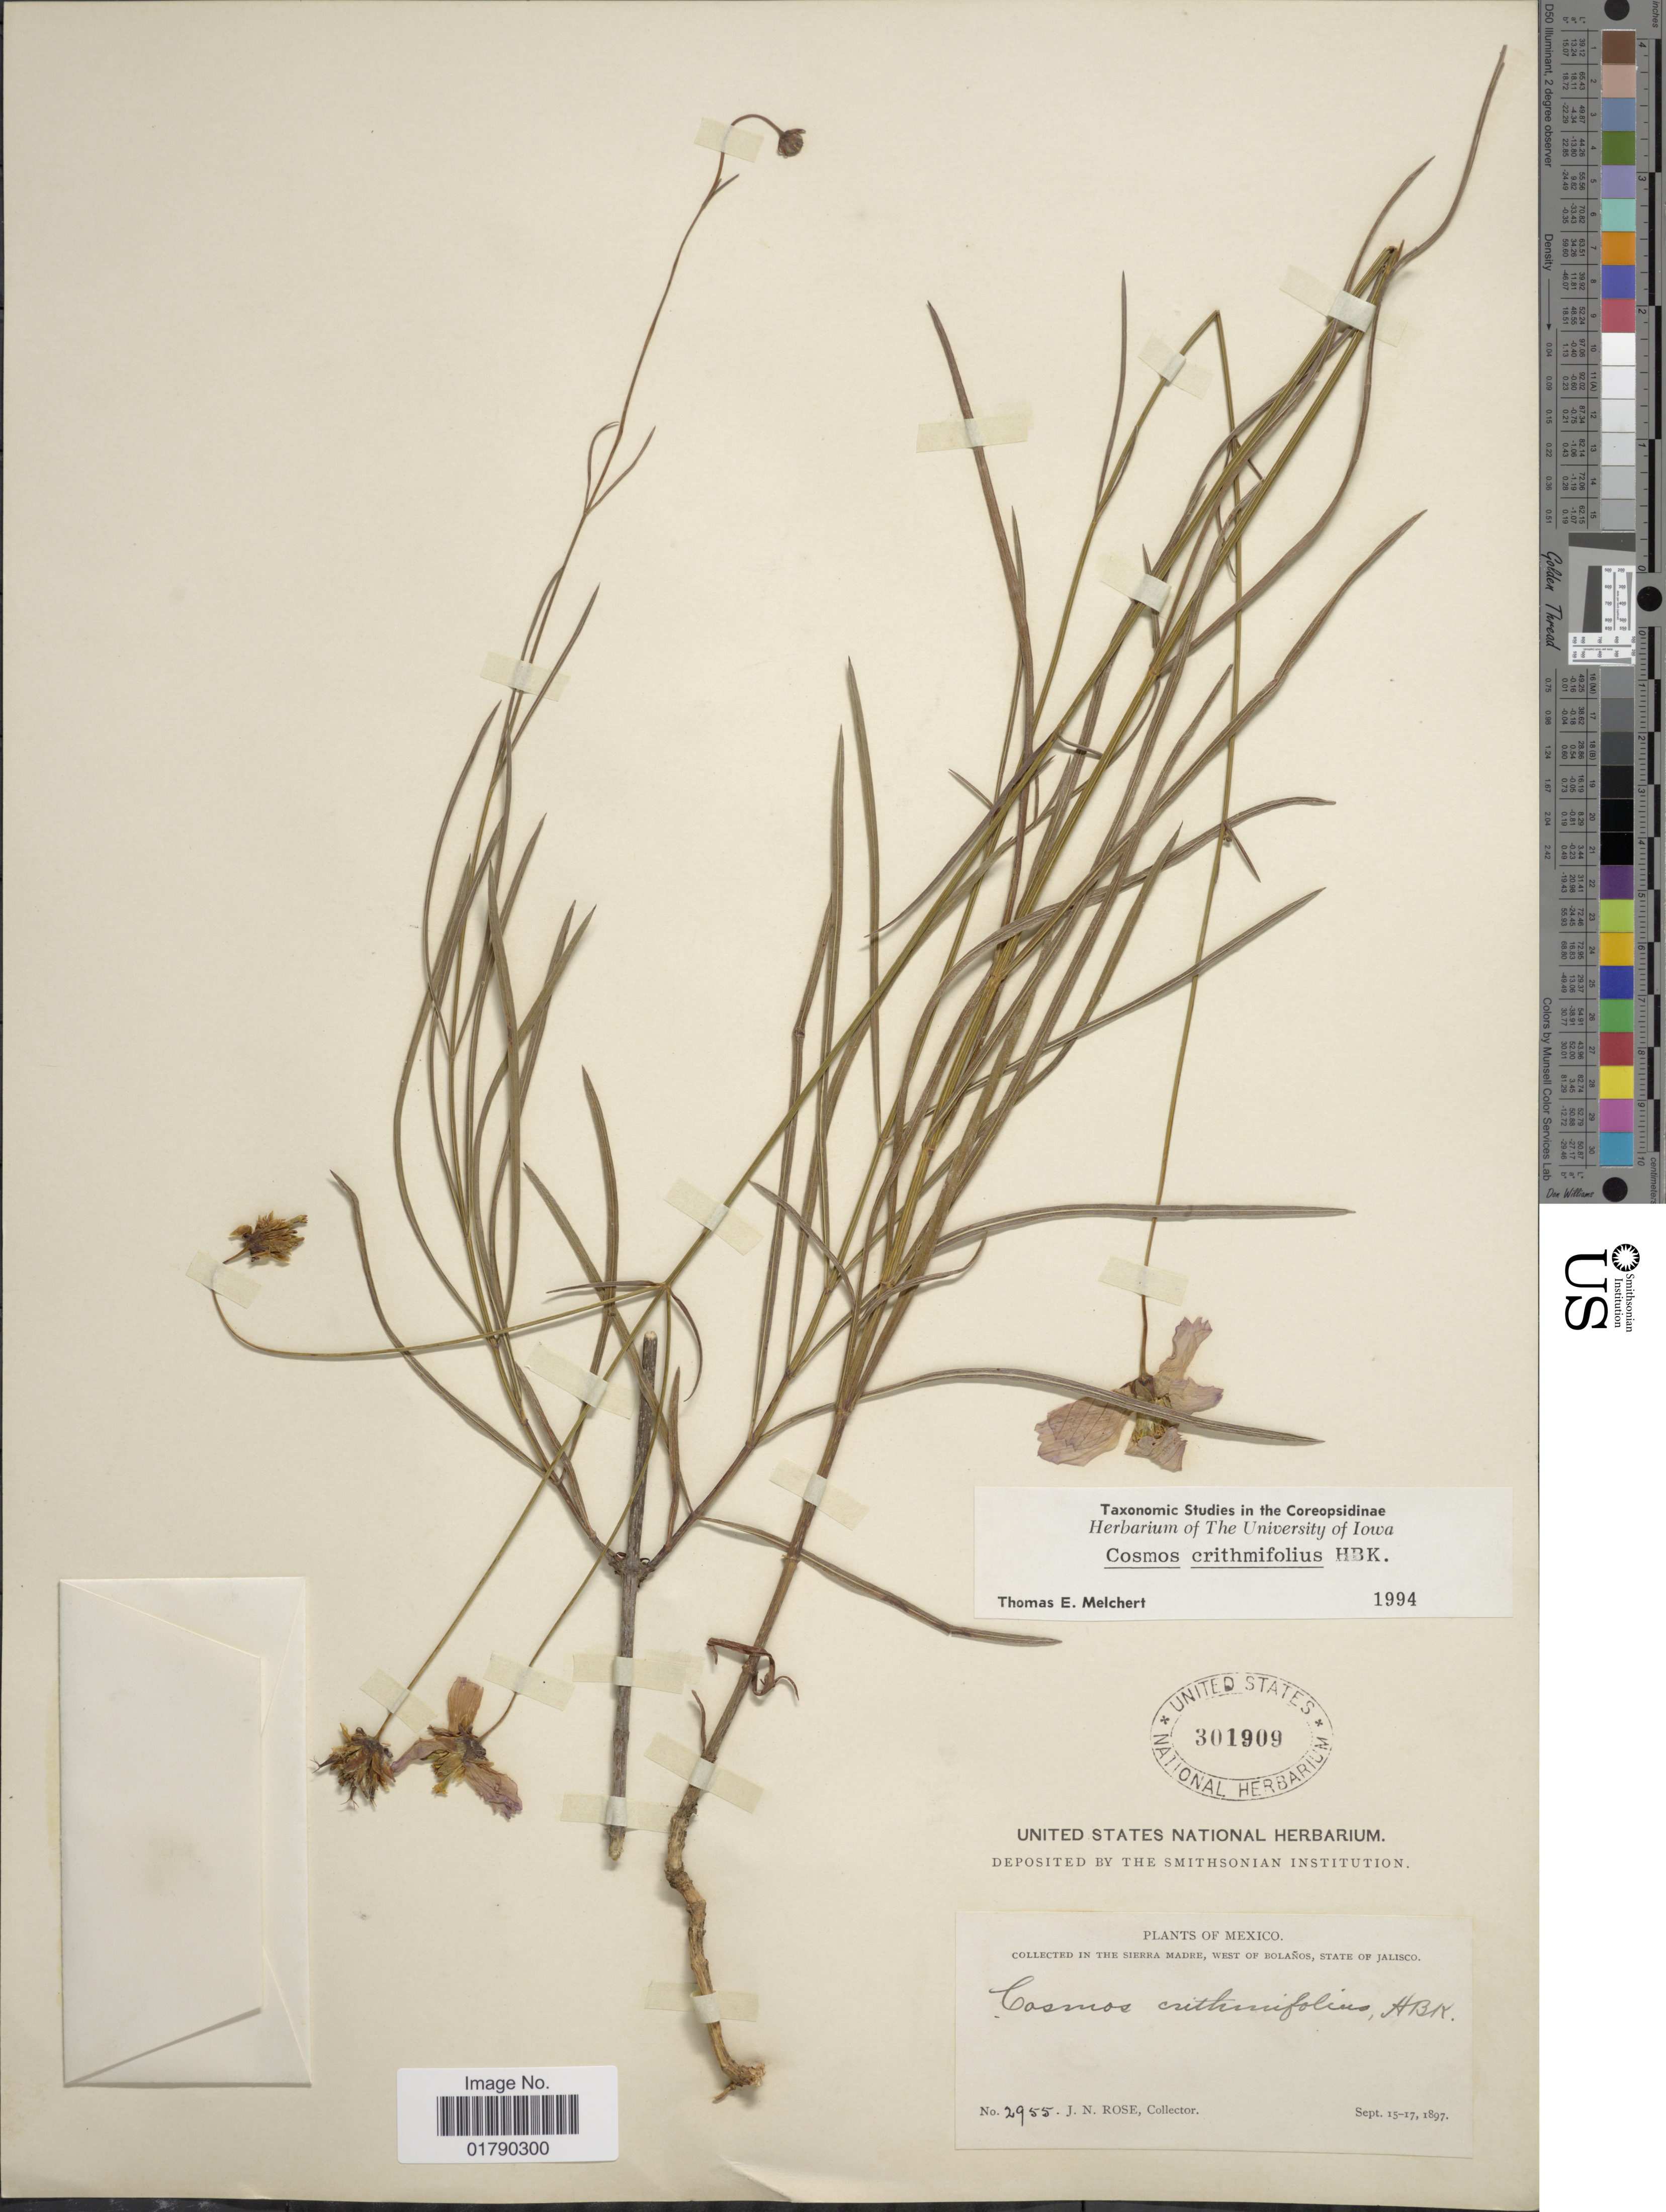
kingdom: Plantae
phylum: Tracheophyta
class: Magnoliopsida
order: Asterales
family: Asteraceae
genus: Cosmos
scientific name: Cosmos crithmifolius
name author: Kunth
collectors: J. N. Rose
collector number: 2955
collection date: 1897-09-15/1897-09-17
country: Mexico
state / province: Jalisco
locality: Sierra Madre, West of Bolanos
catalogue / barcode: US 301909